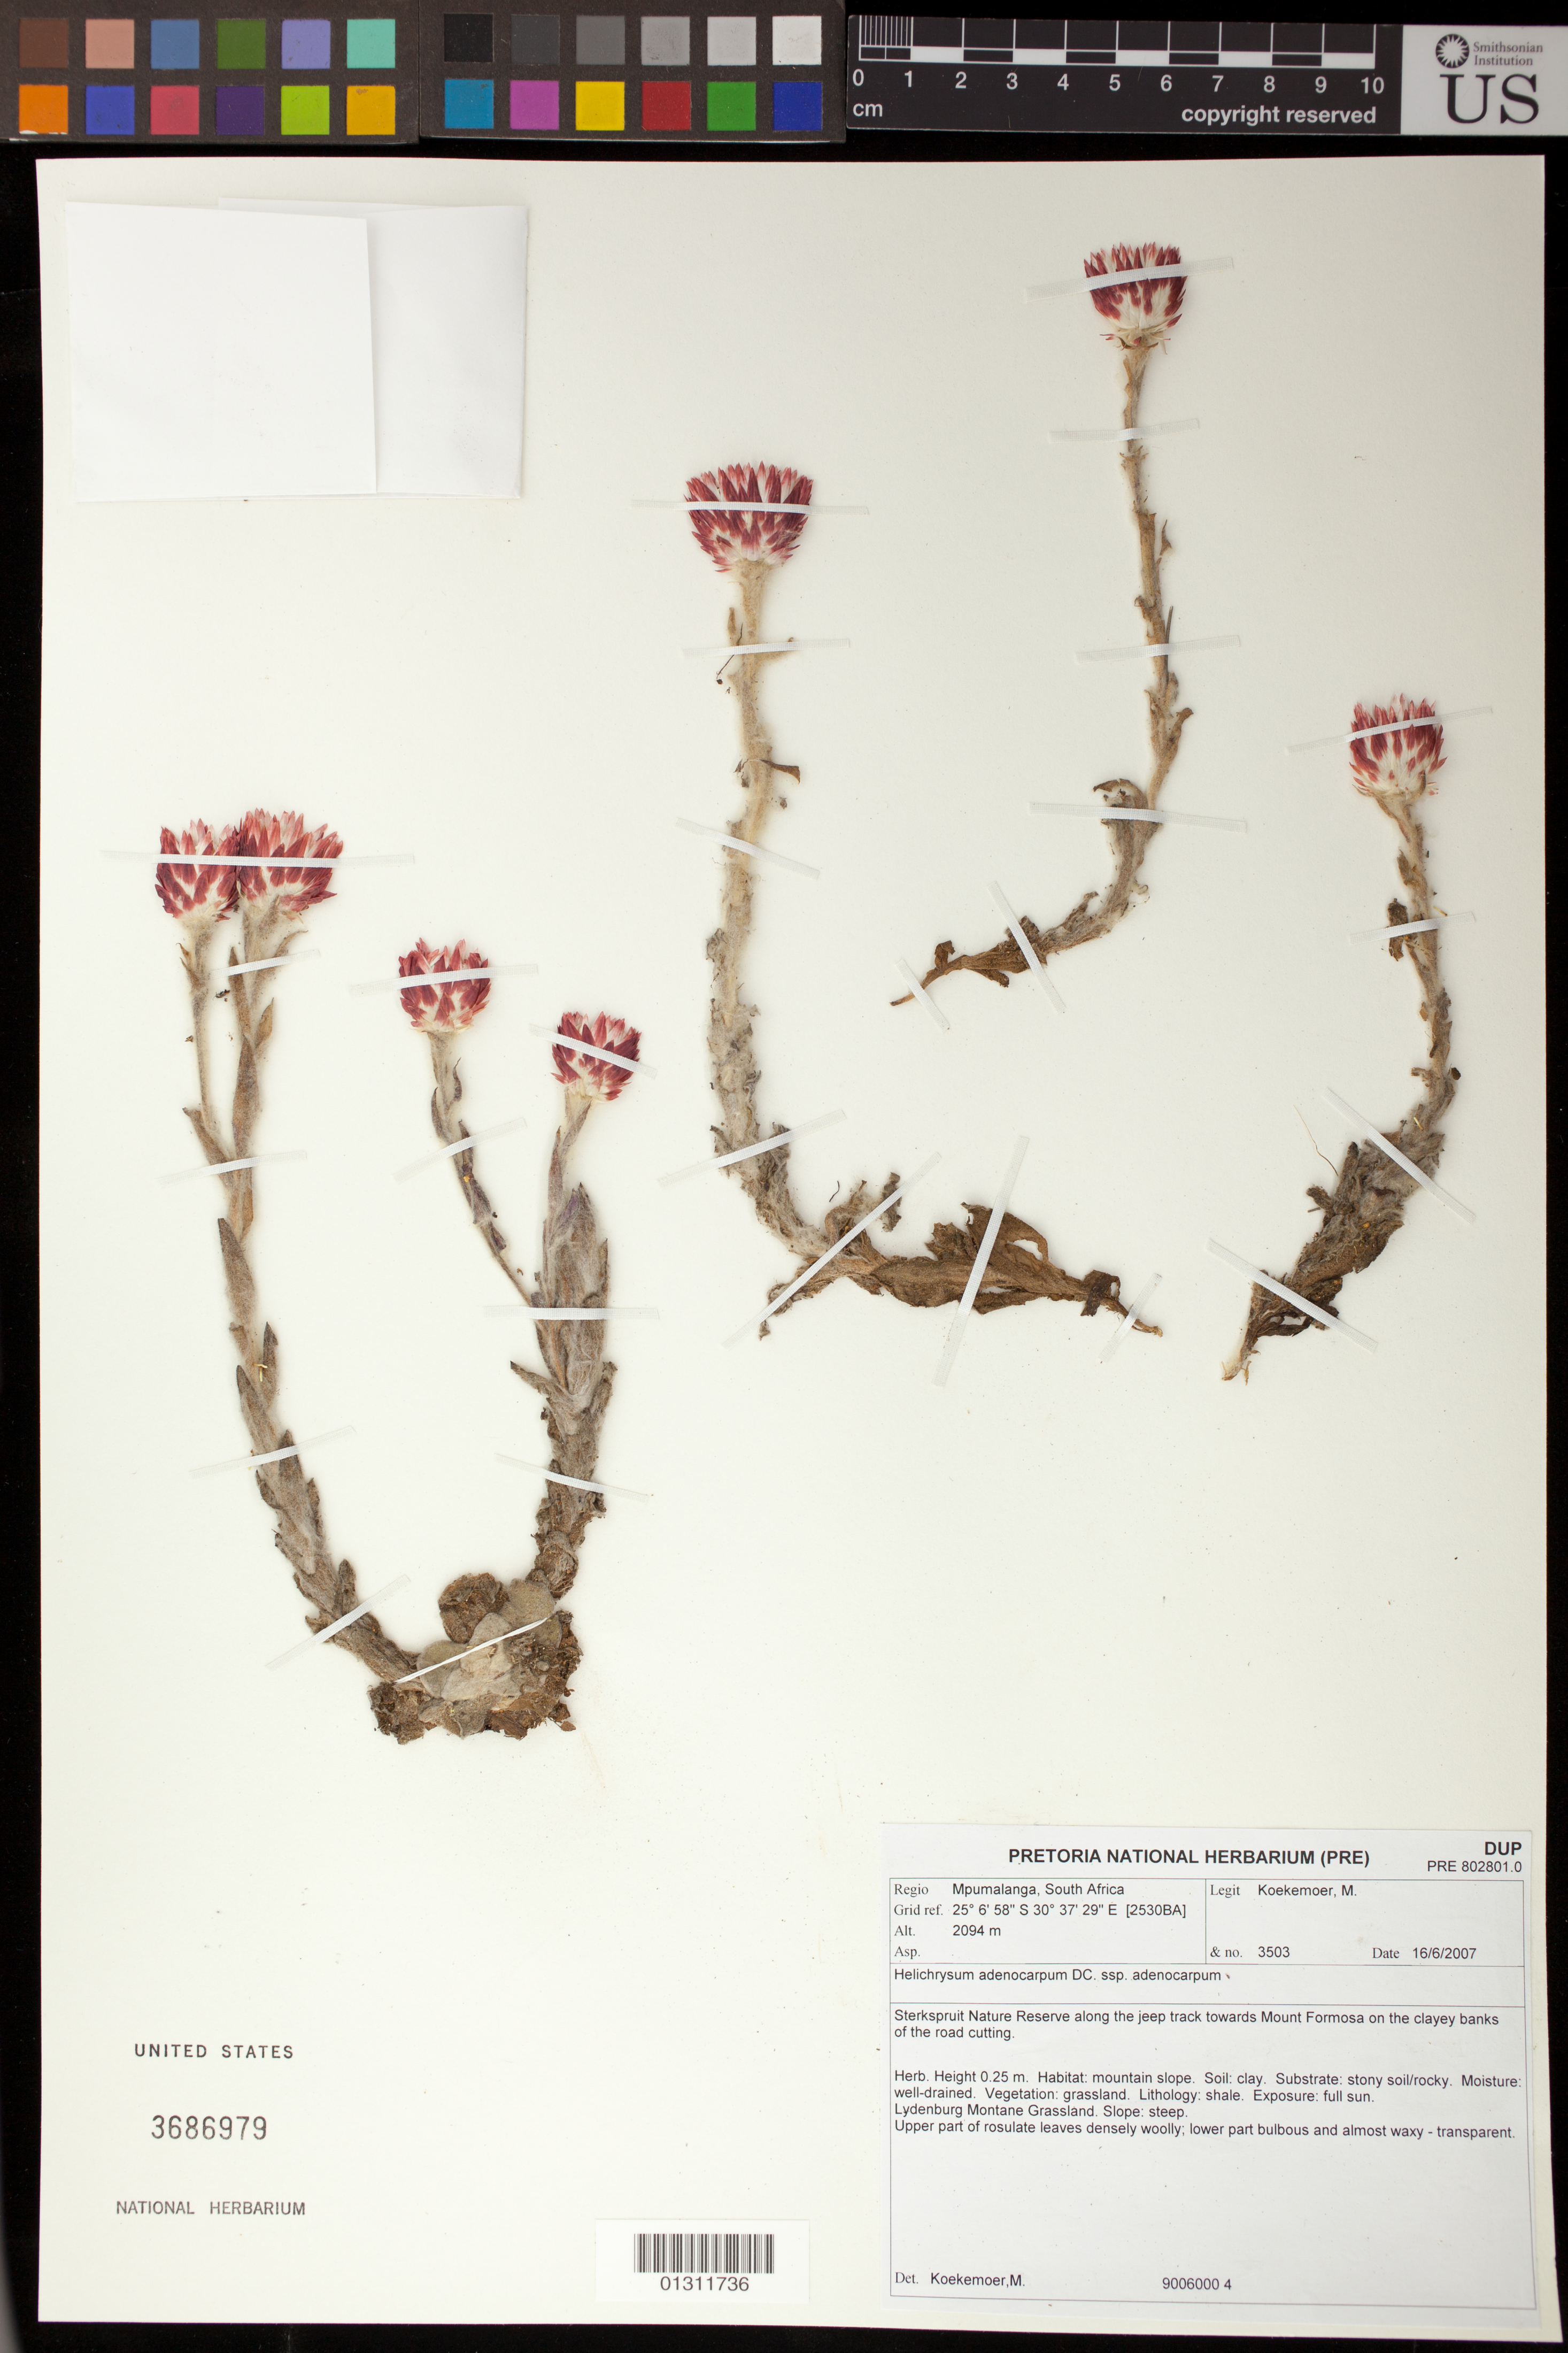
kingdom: Plantae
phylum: Tracheophyta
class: Magnoliopsida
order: Asterales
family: Asteraceae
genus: Helichrysum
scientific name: Helichrysum adenocarpum subsp. adenocarpum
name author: DC.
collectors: M. Koekemoer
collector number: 3503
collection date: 2007-06-16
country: South Africa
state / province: Mpumalanga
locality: Sterkspruit Nature Reserve along the jeep track towards Mount Formosa.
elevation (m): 2094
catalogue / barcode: US 3686979